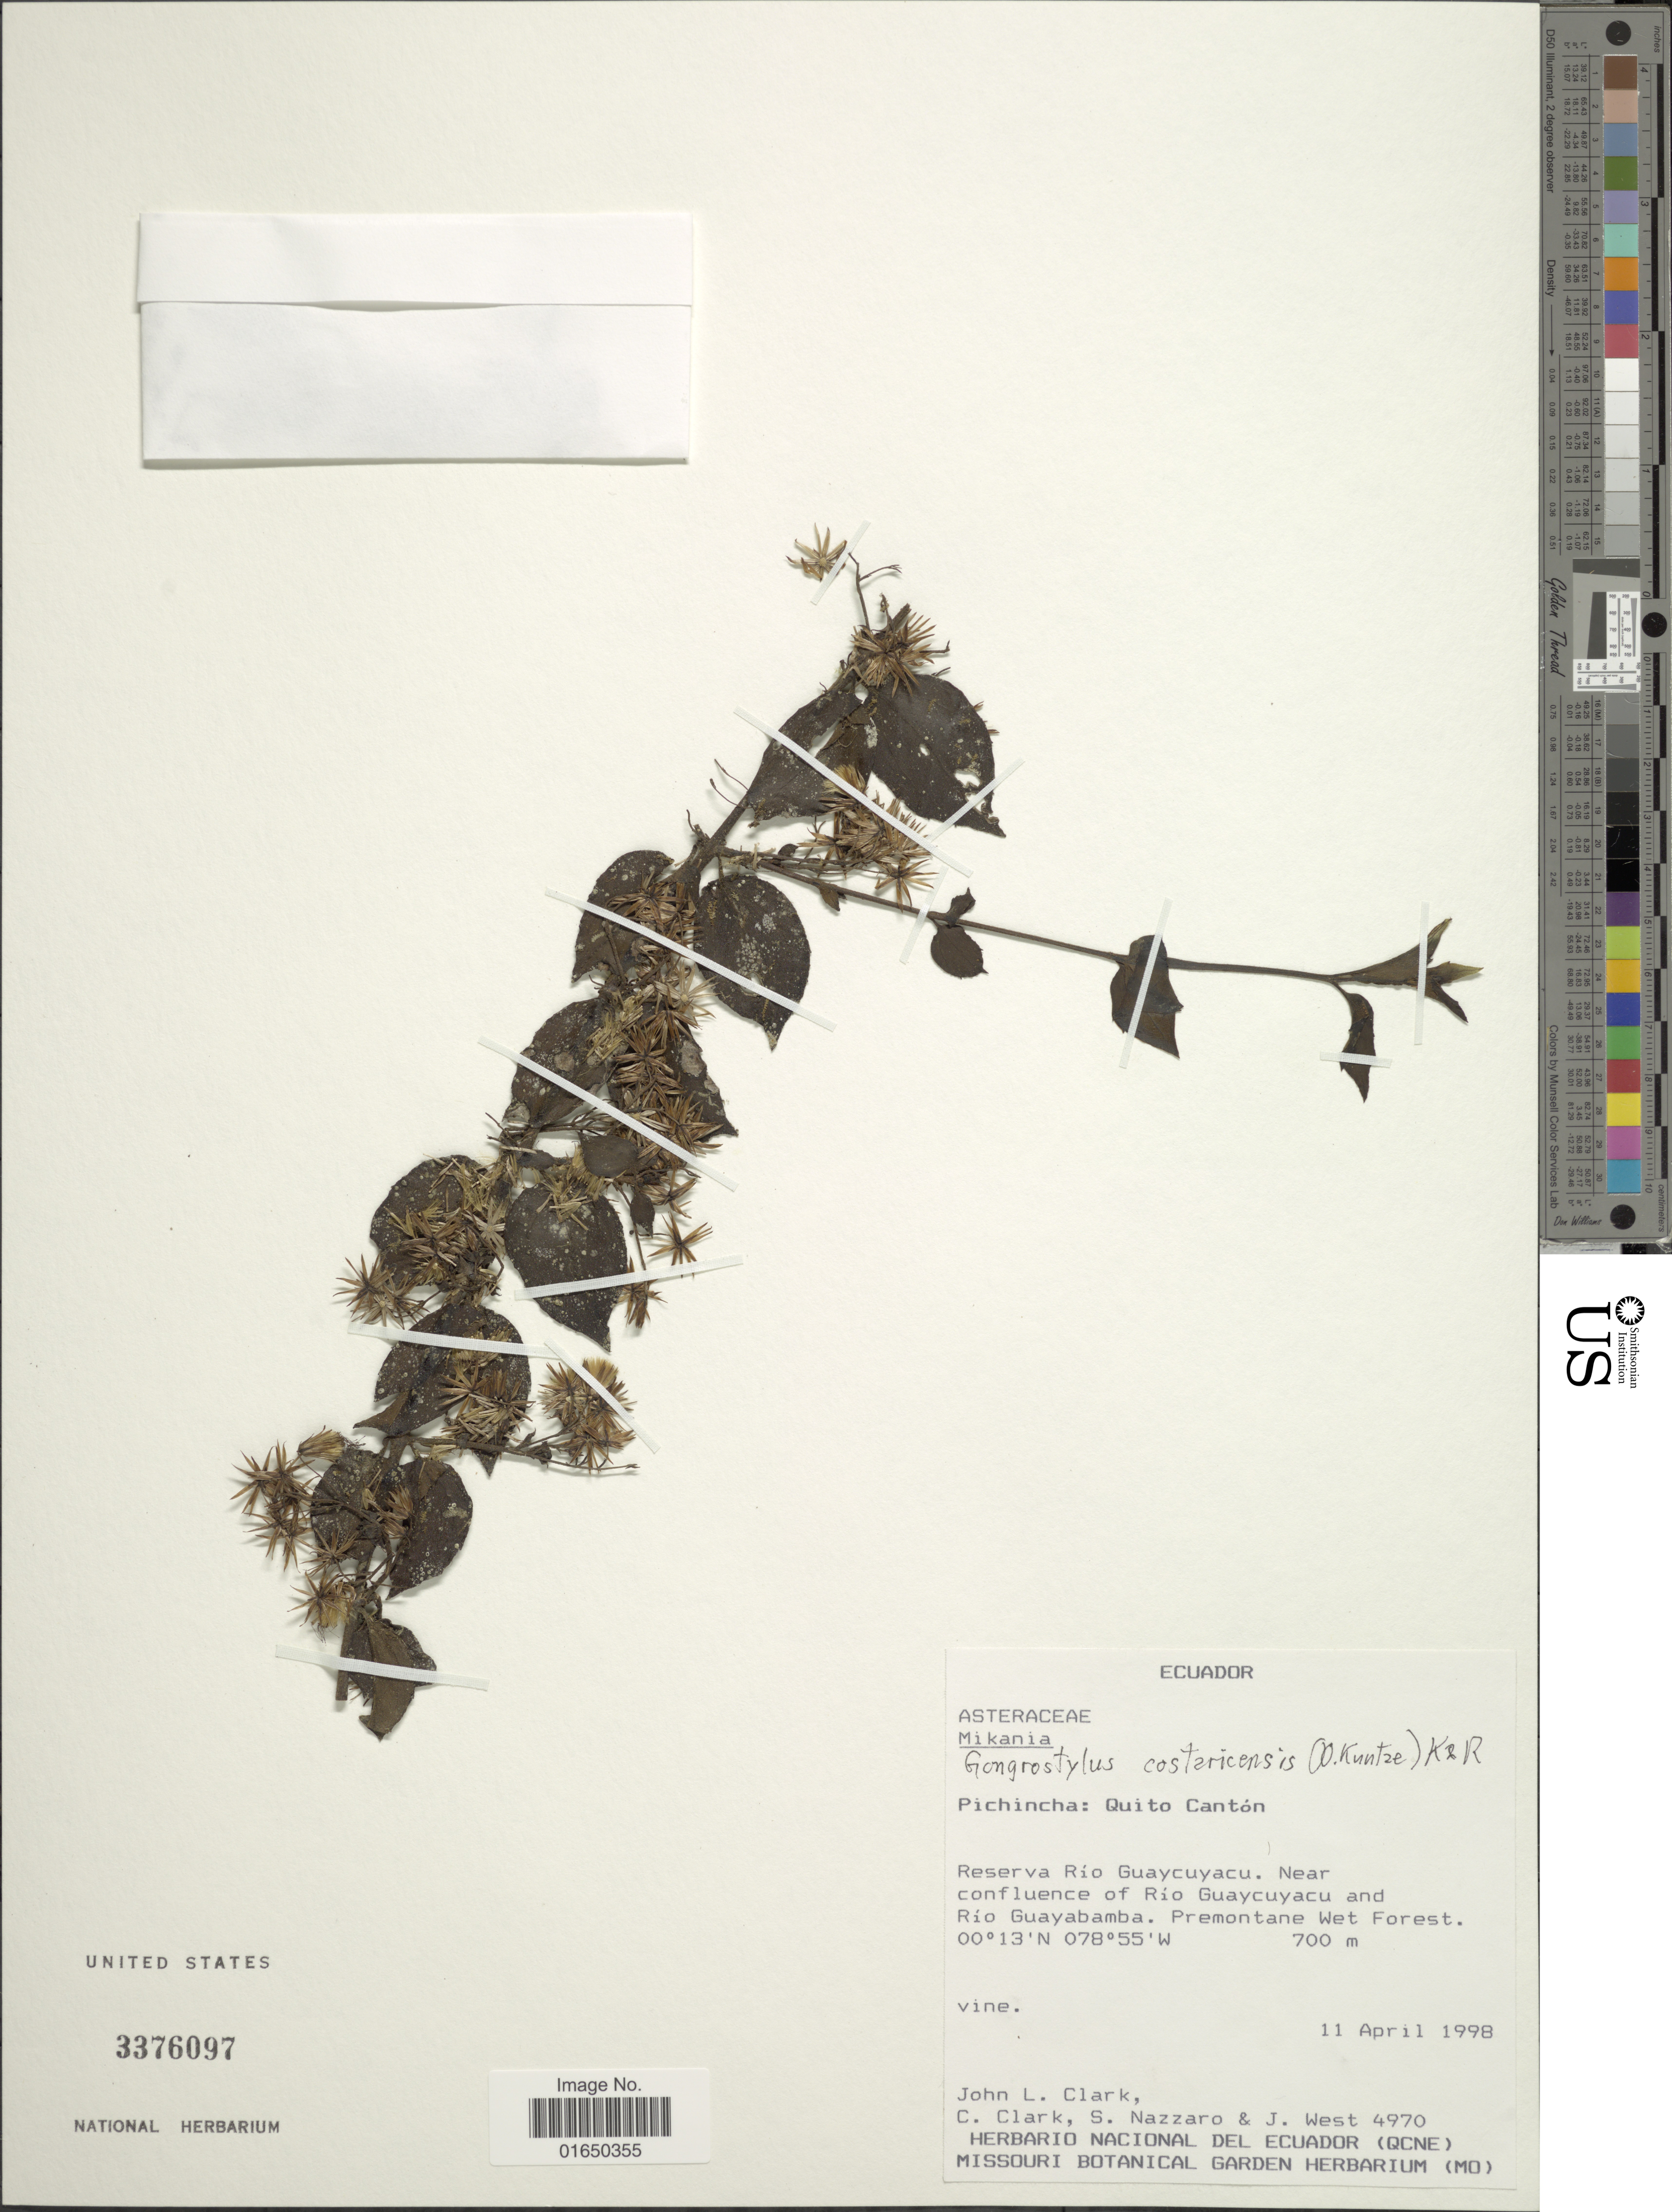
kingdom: Plantae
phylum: Tracheophyta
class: Magnoliopsida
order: Asterales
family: Asteraceae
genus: Gongrostylus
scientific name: Gongrostylus costaricensis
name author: (Kuntze) R.M. King & H. Rob.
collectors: J. L. Clark, C. Clark, S. Nazzaro & J. West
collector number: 4970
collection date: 1998-04-11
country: Ecuador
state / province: Pichincha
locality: Quito Canton, Reserva Rio Guaycuyacu, Near confluence of Rio Guaycuyacu and Rio Guayabamba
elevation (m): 700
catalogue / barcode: US 3376097